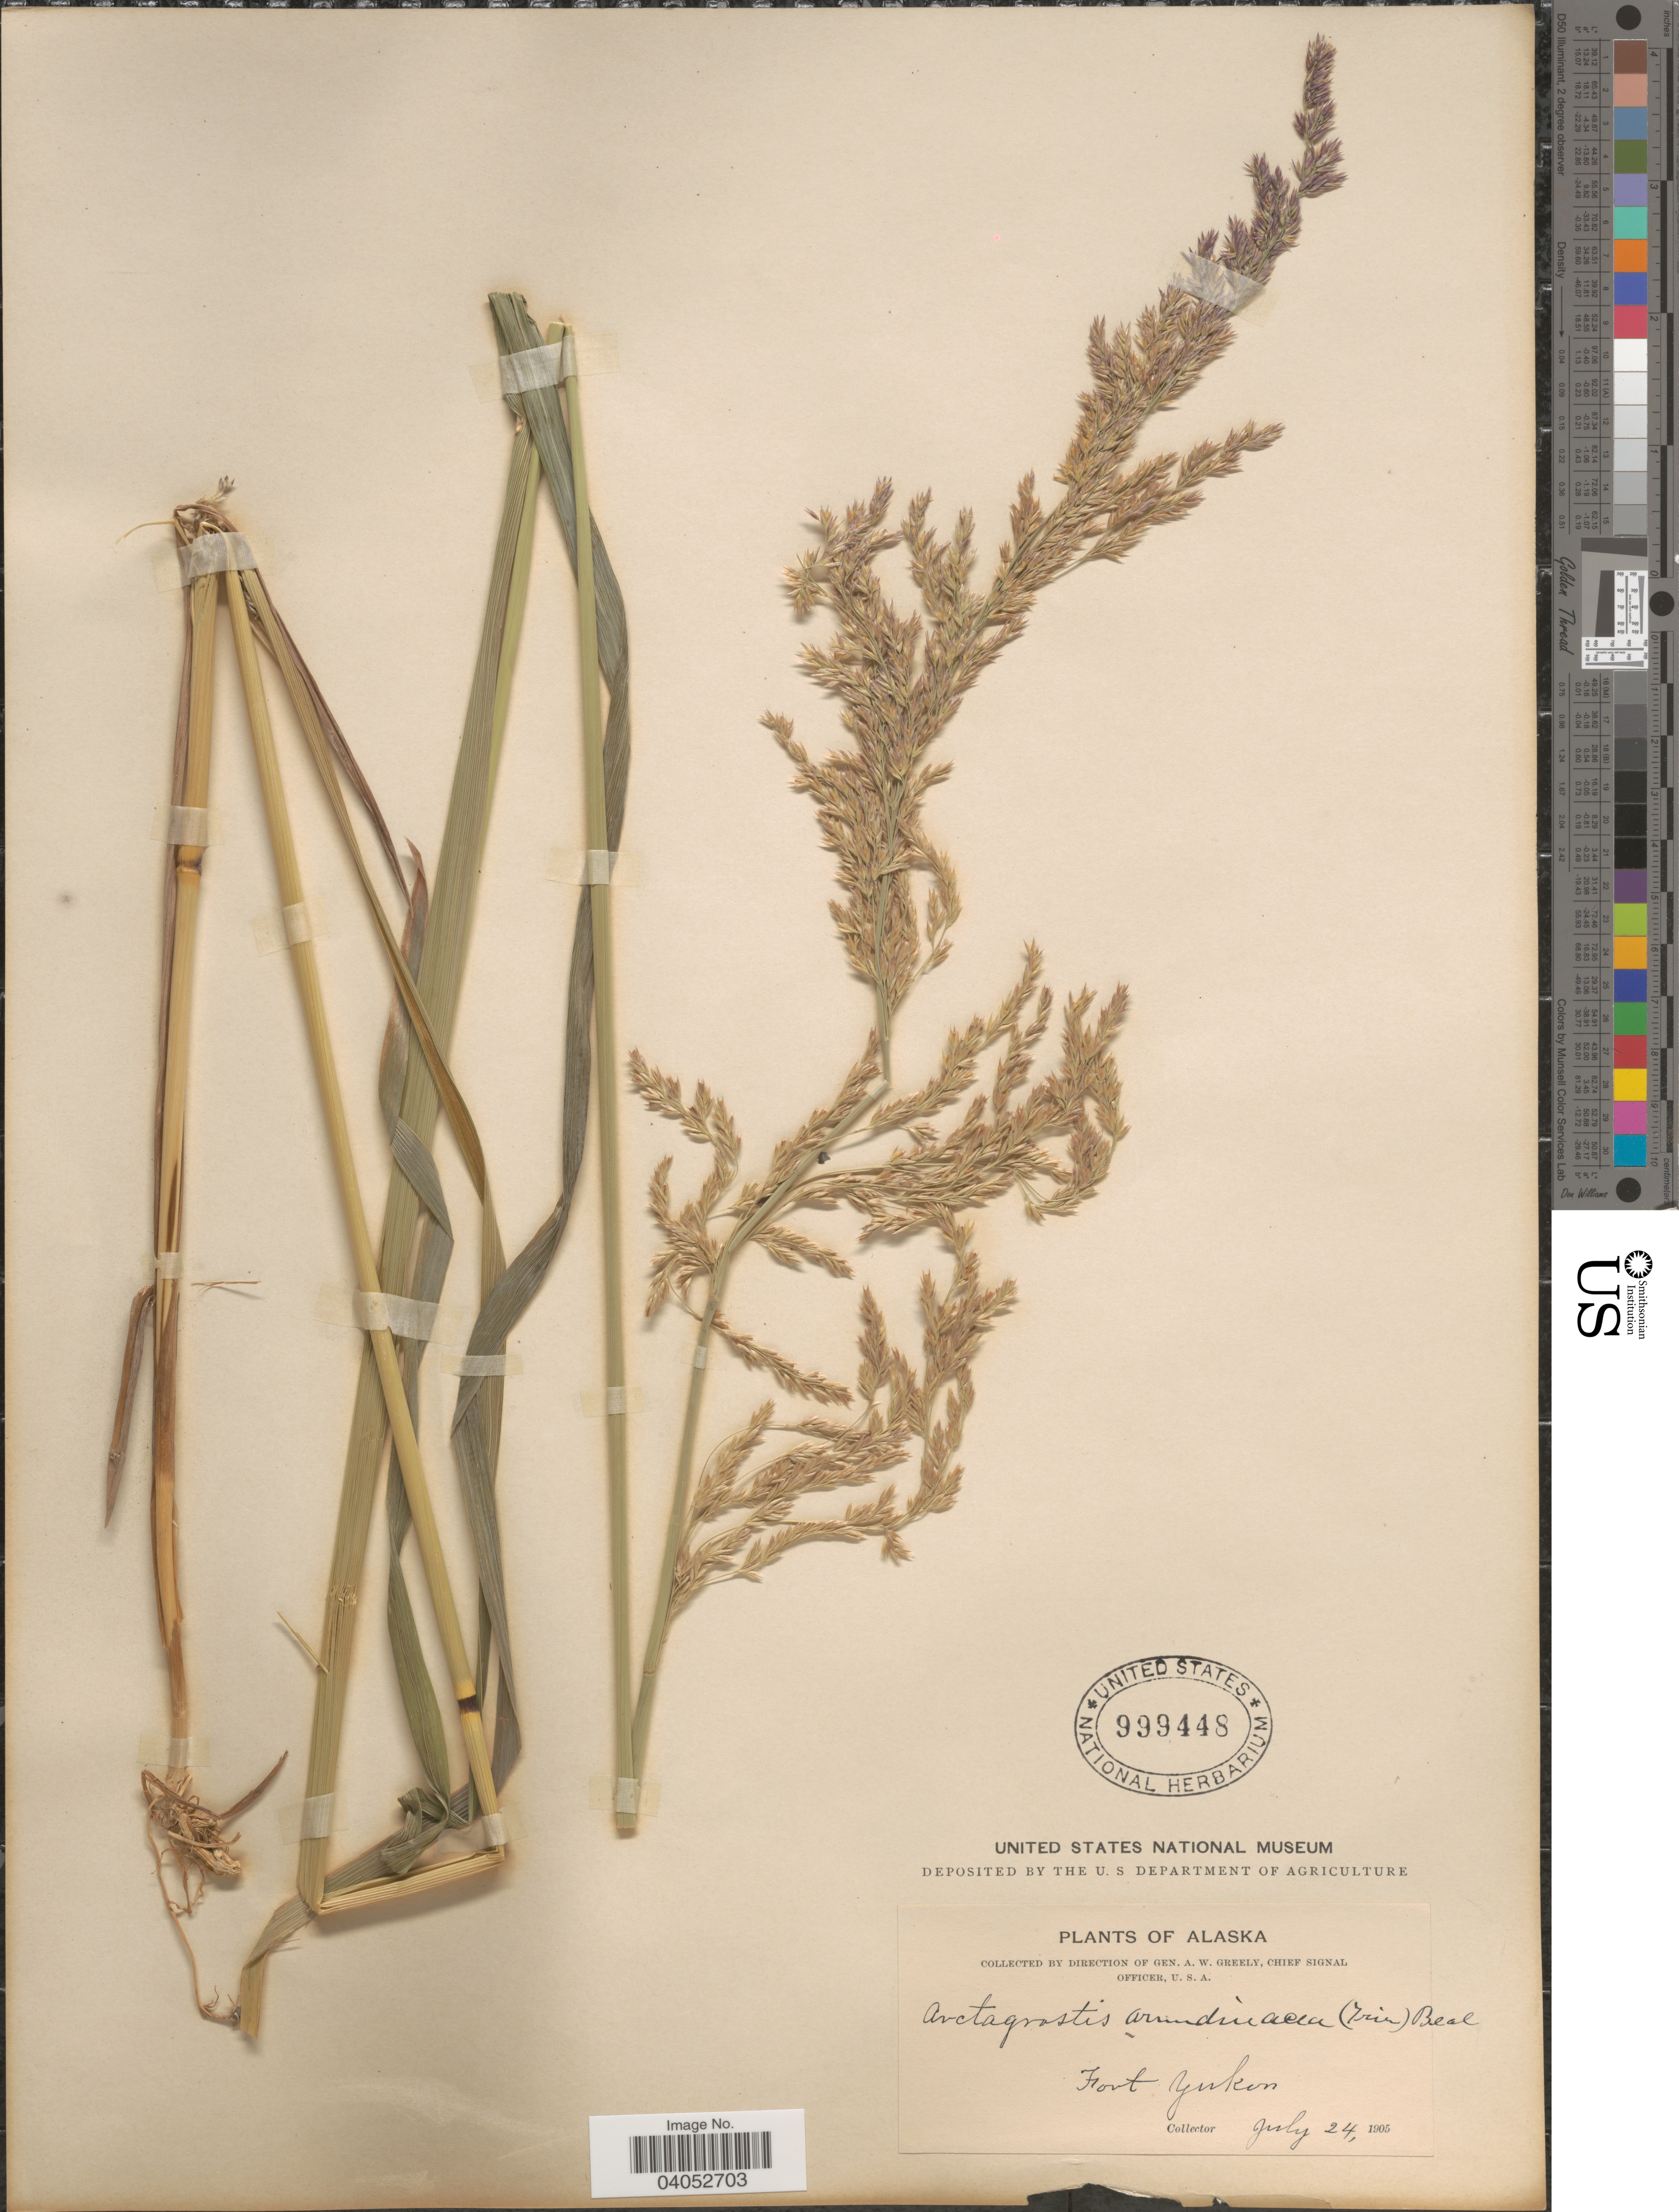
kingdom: Plantae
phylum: Tracheophyta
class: Liliopsida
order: Poales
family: Poaceae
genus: Arctagrostis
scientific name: Arctagrostis latifolia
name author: (R. Br.) Griseb.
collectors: A. Greely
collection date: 1905-07-24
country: United States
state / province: Alaska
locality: Fort Yukon.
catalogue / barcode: US 999448